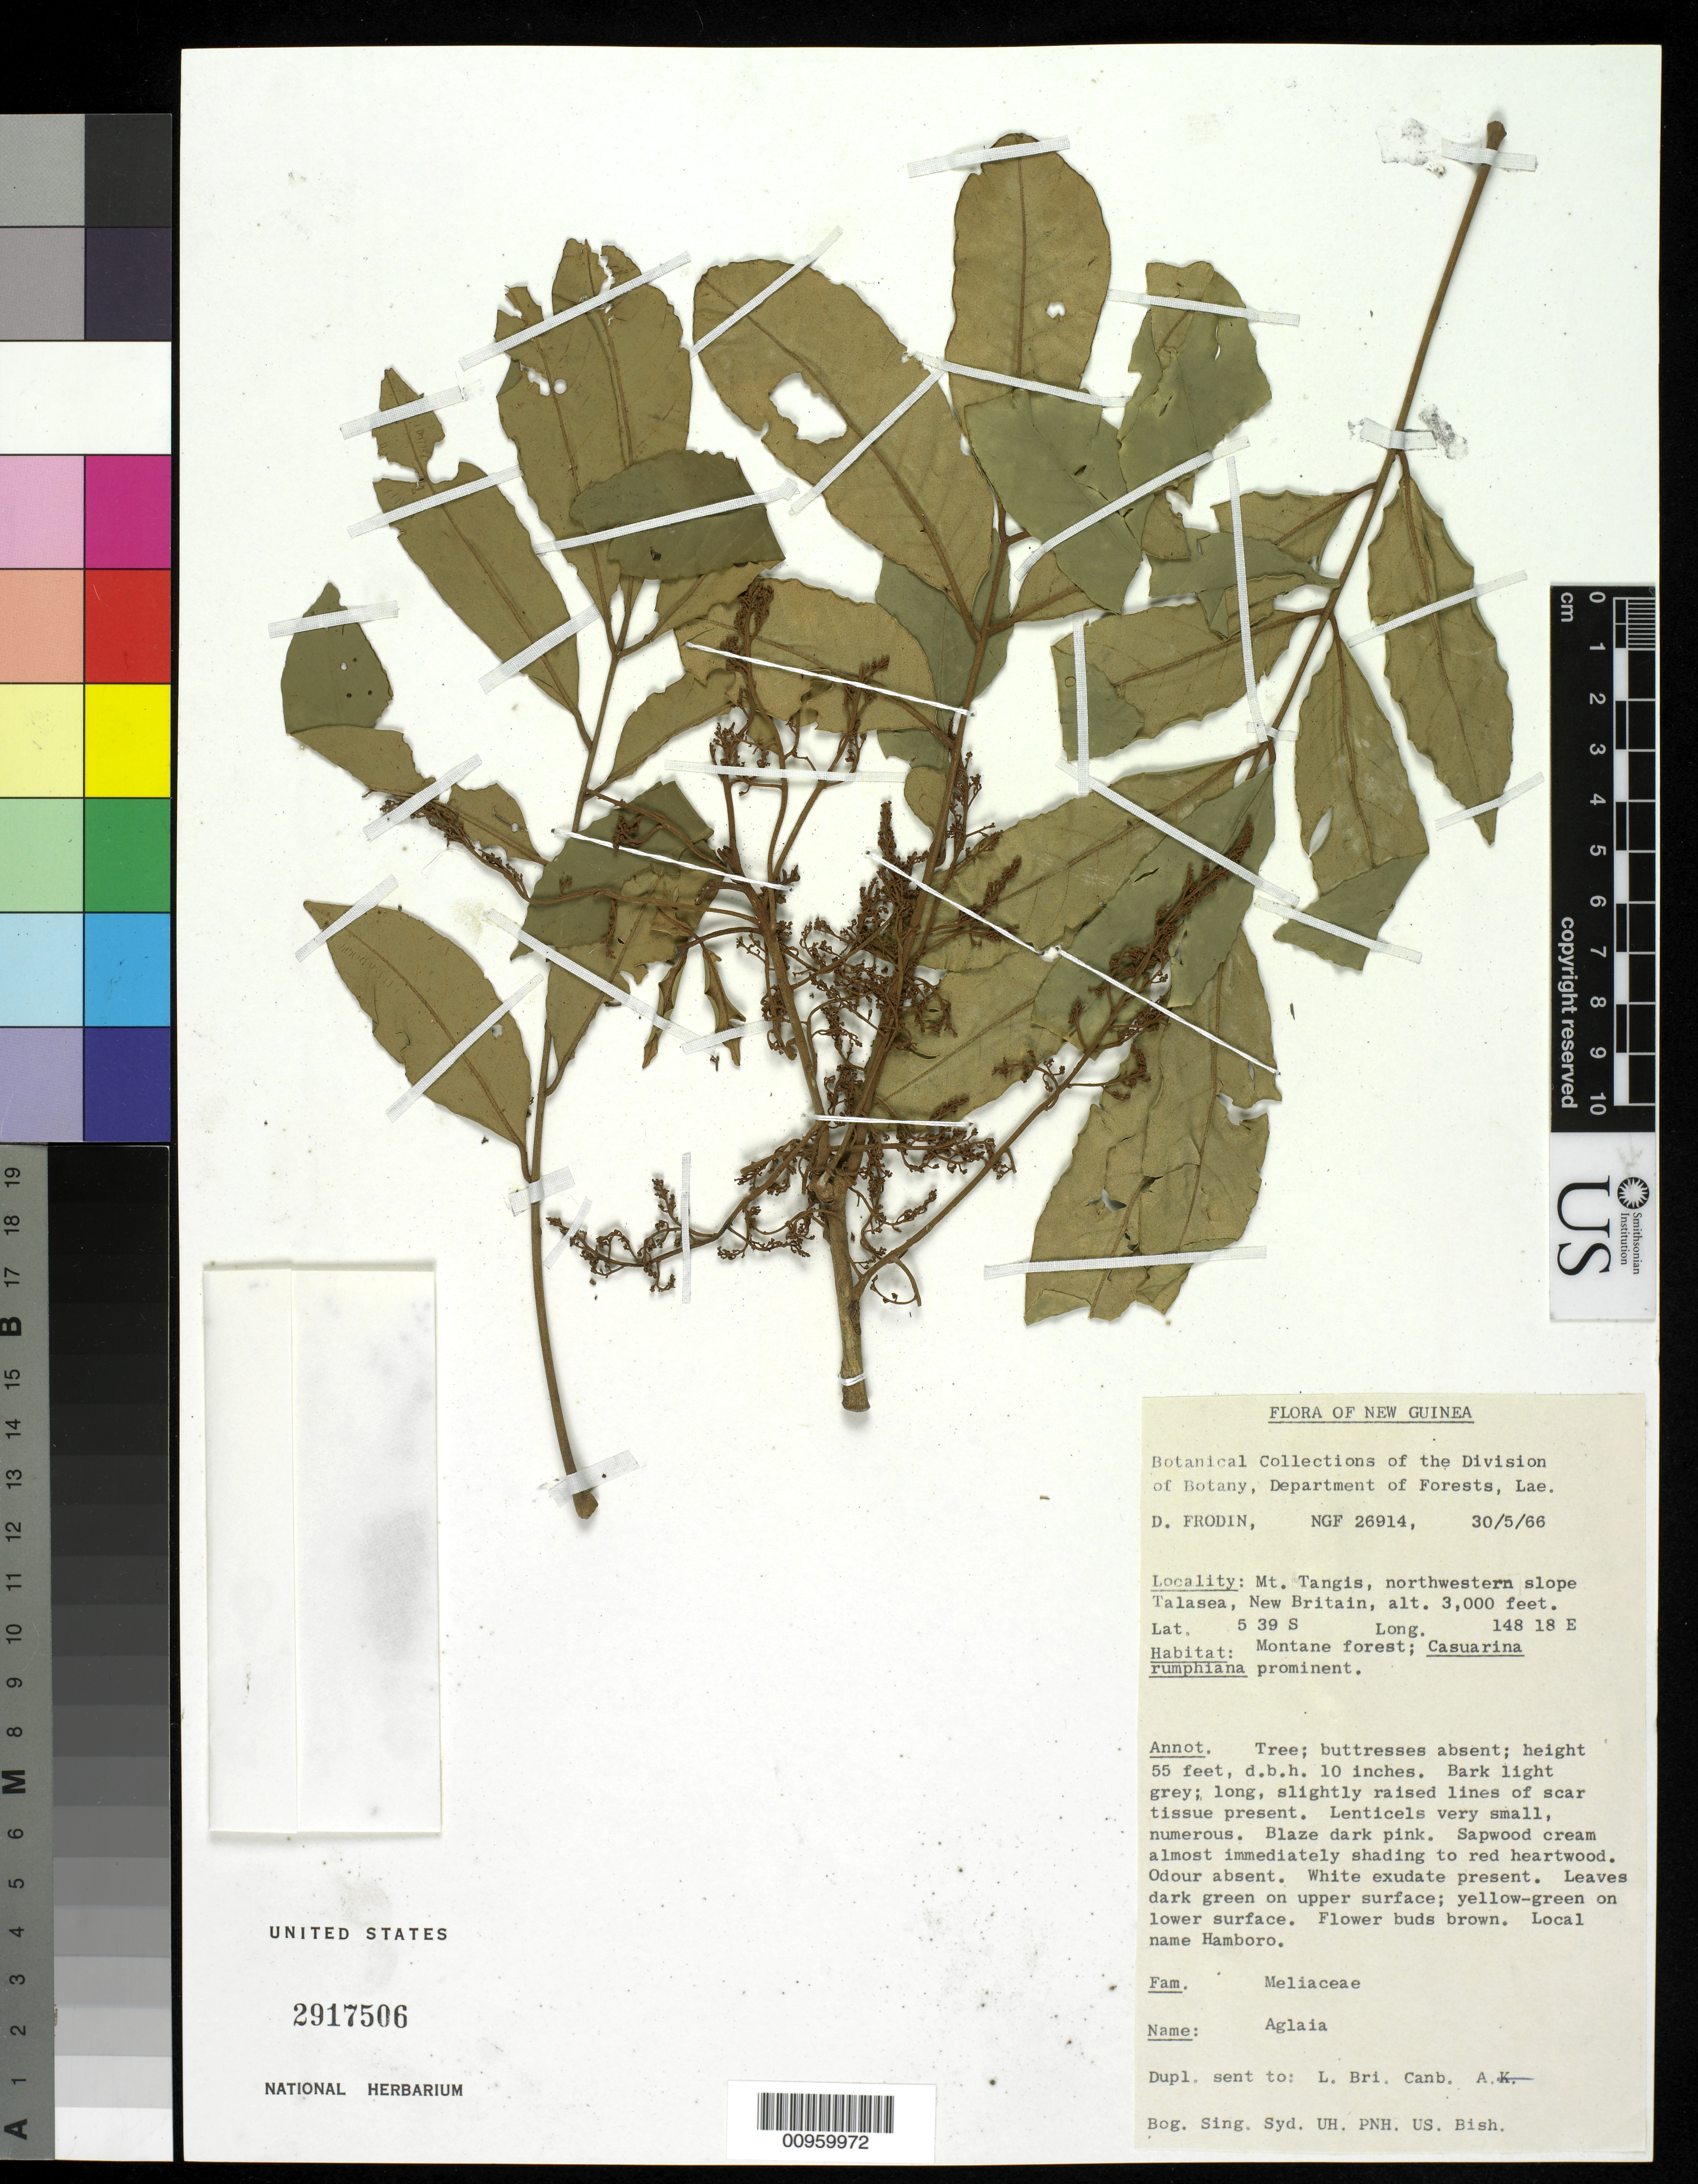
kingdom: Plantae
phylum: Tracheophyta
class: Magnoliopsida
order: Sapindales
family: Meliaceae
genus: Aglaia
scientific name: Aglaia rimosa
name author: (Blanco) Merr.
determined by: Pannell, C. M.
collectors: D. G. Frodin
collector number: NGF 26914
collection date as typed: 30 May 1966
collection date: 1966-05-30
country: Papua New Guinea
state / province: West New Britain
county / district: Talasea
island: New Britain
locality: Mt. Tangis, northwestern slope Talasea, New Britain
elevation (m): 914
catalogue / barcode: US 2917506